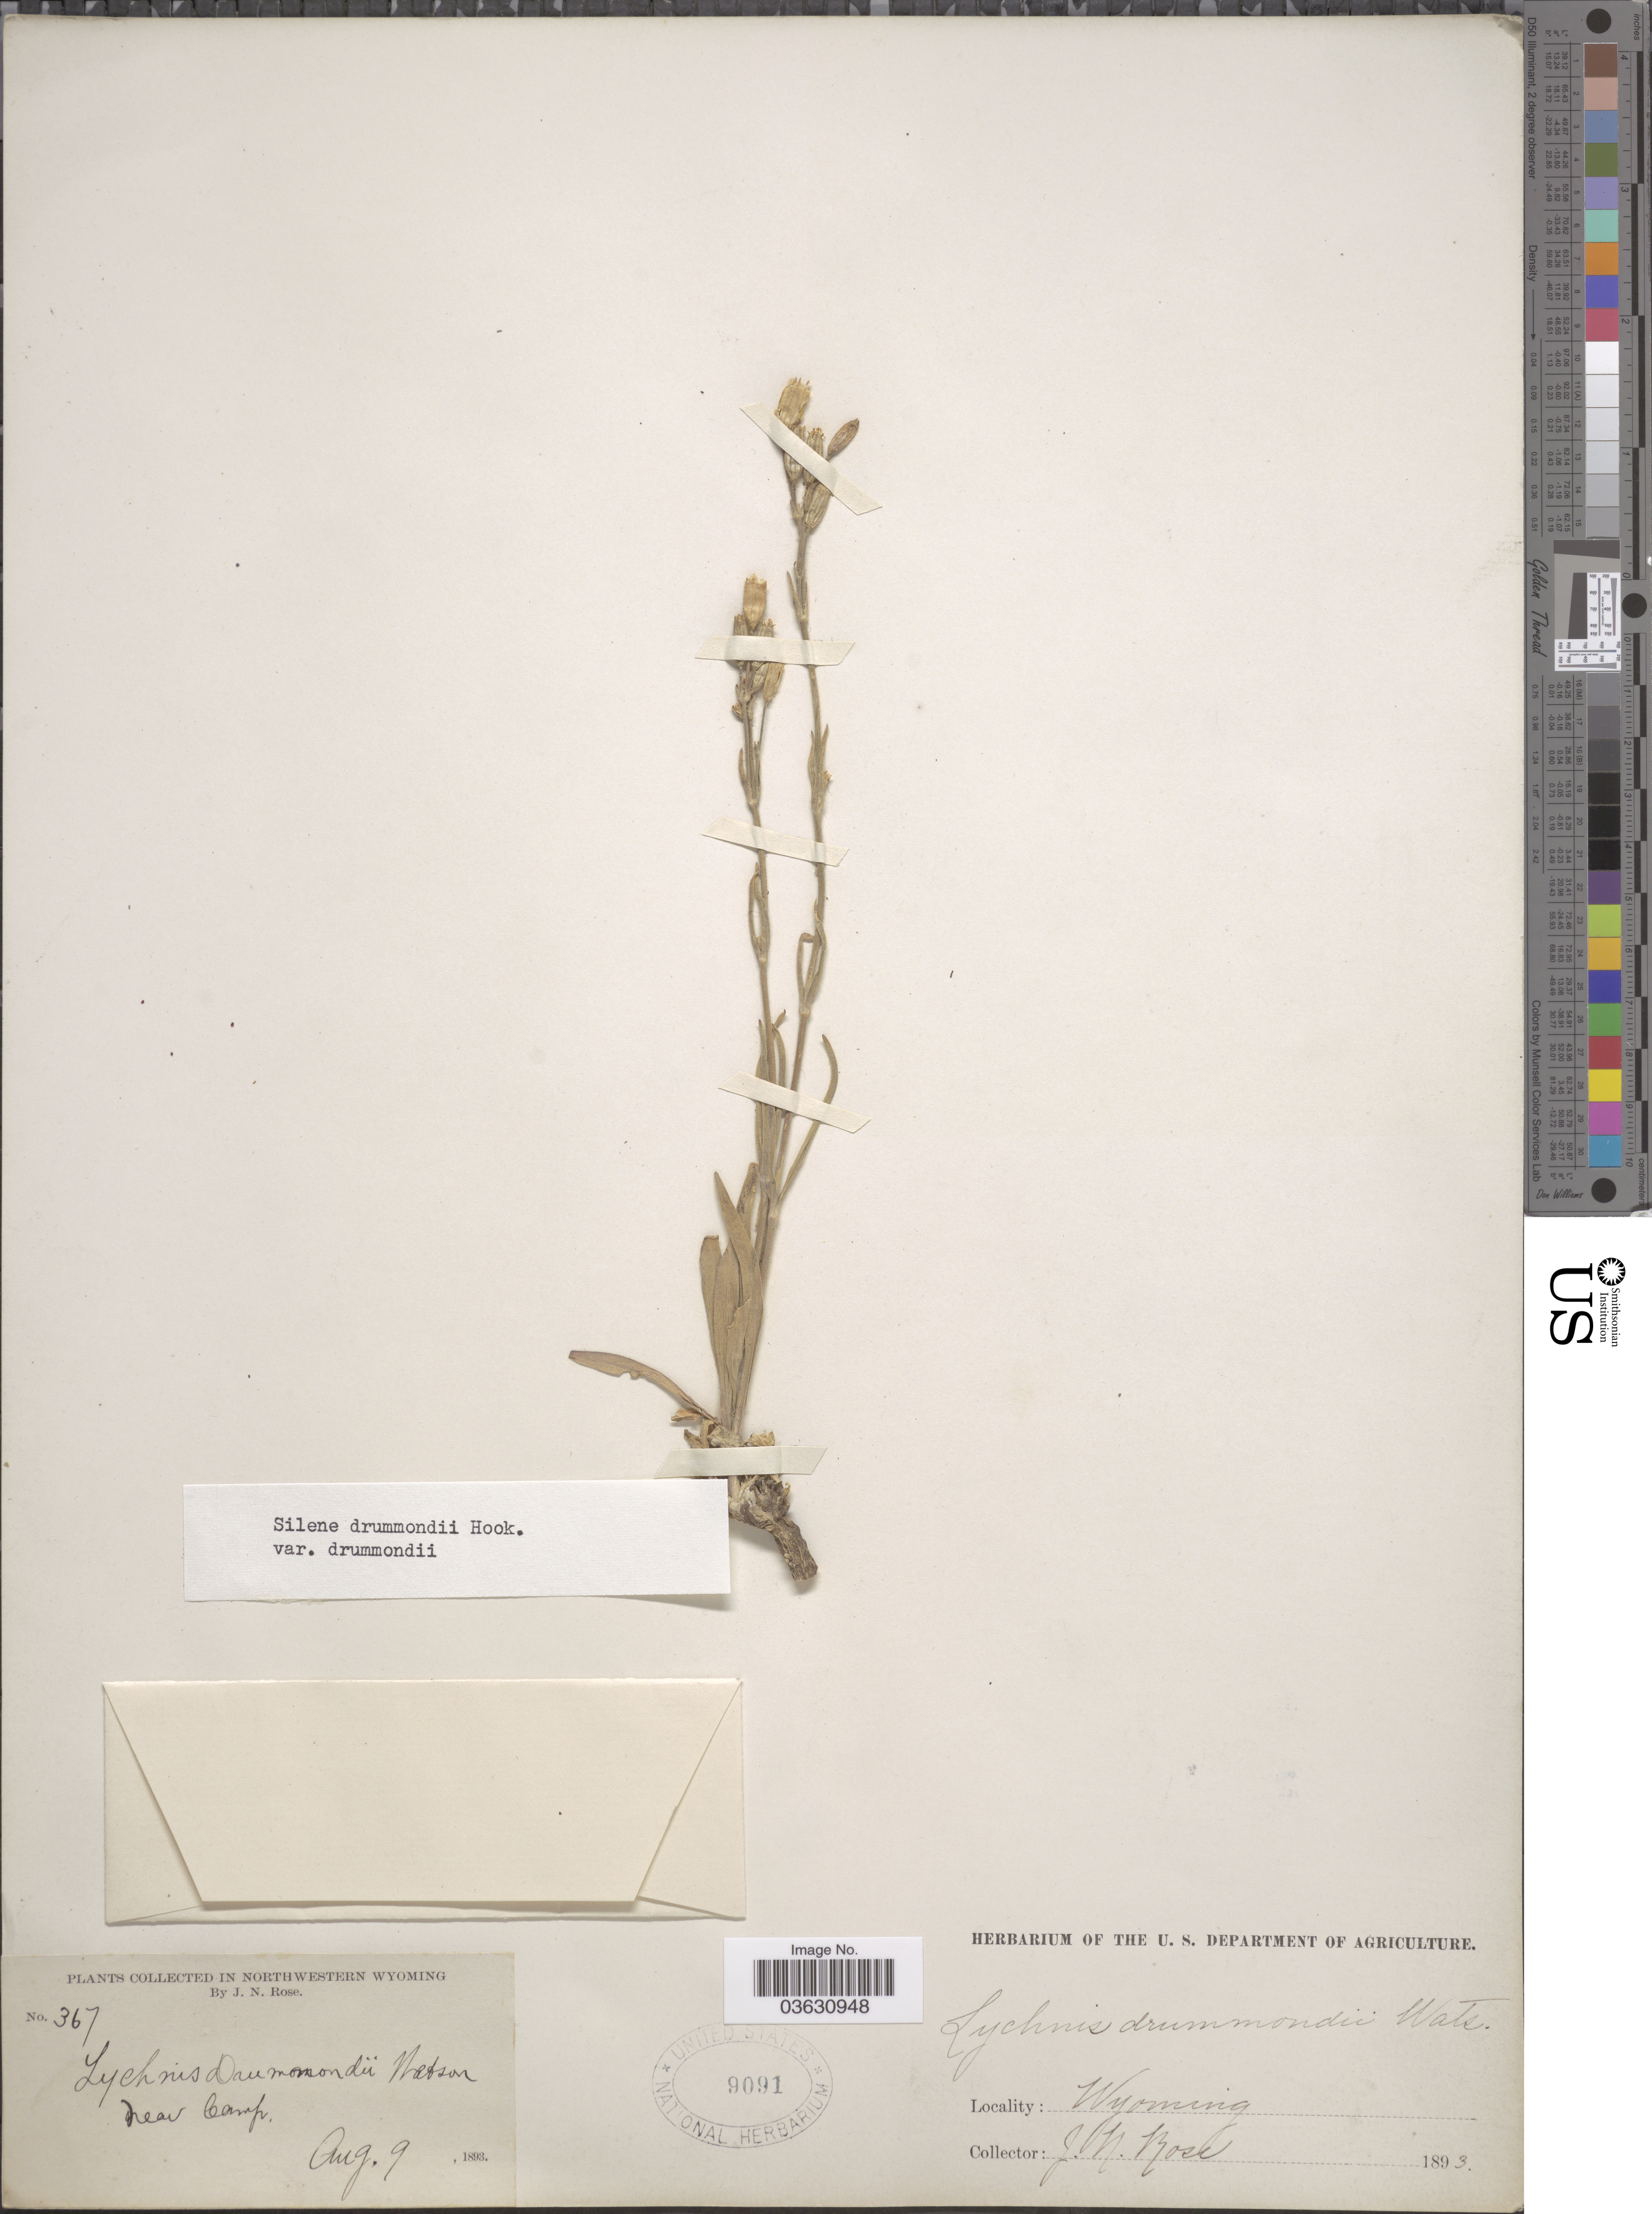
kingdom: Plantae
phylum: Tracheophyta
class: Magnoliopsida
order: Caryophyllales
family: Caryophyllaceae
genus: Silene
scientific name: Silene drummondii var. drummondii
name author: Hook.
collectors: J. N. Rose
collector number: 367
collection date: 1893-08-09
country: United States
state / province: Wyoming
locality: Northwestern Wyoming. Near Camp.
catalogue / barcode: US 9091